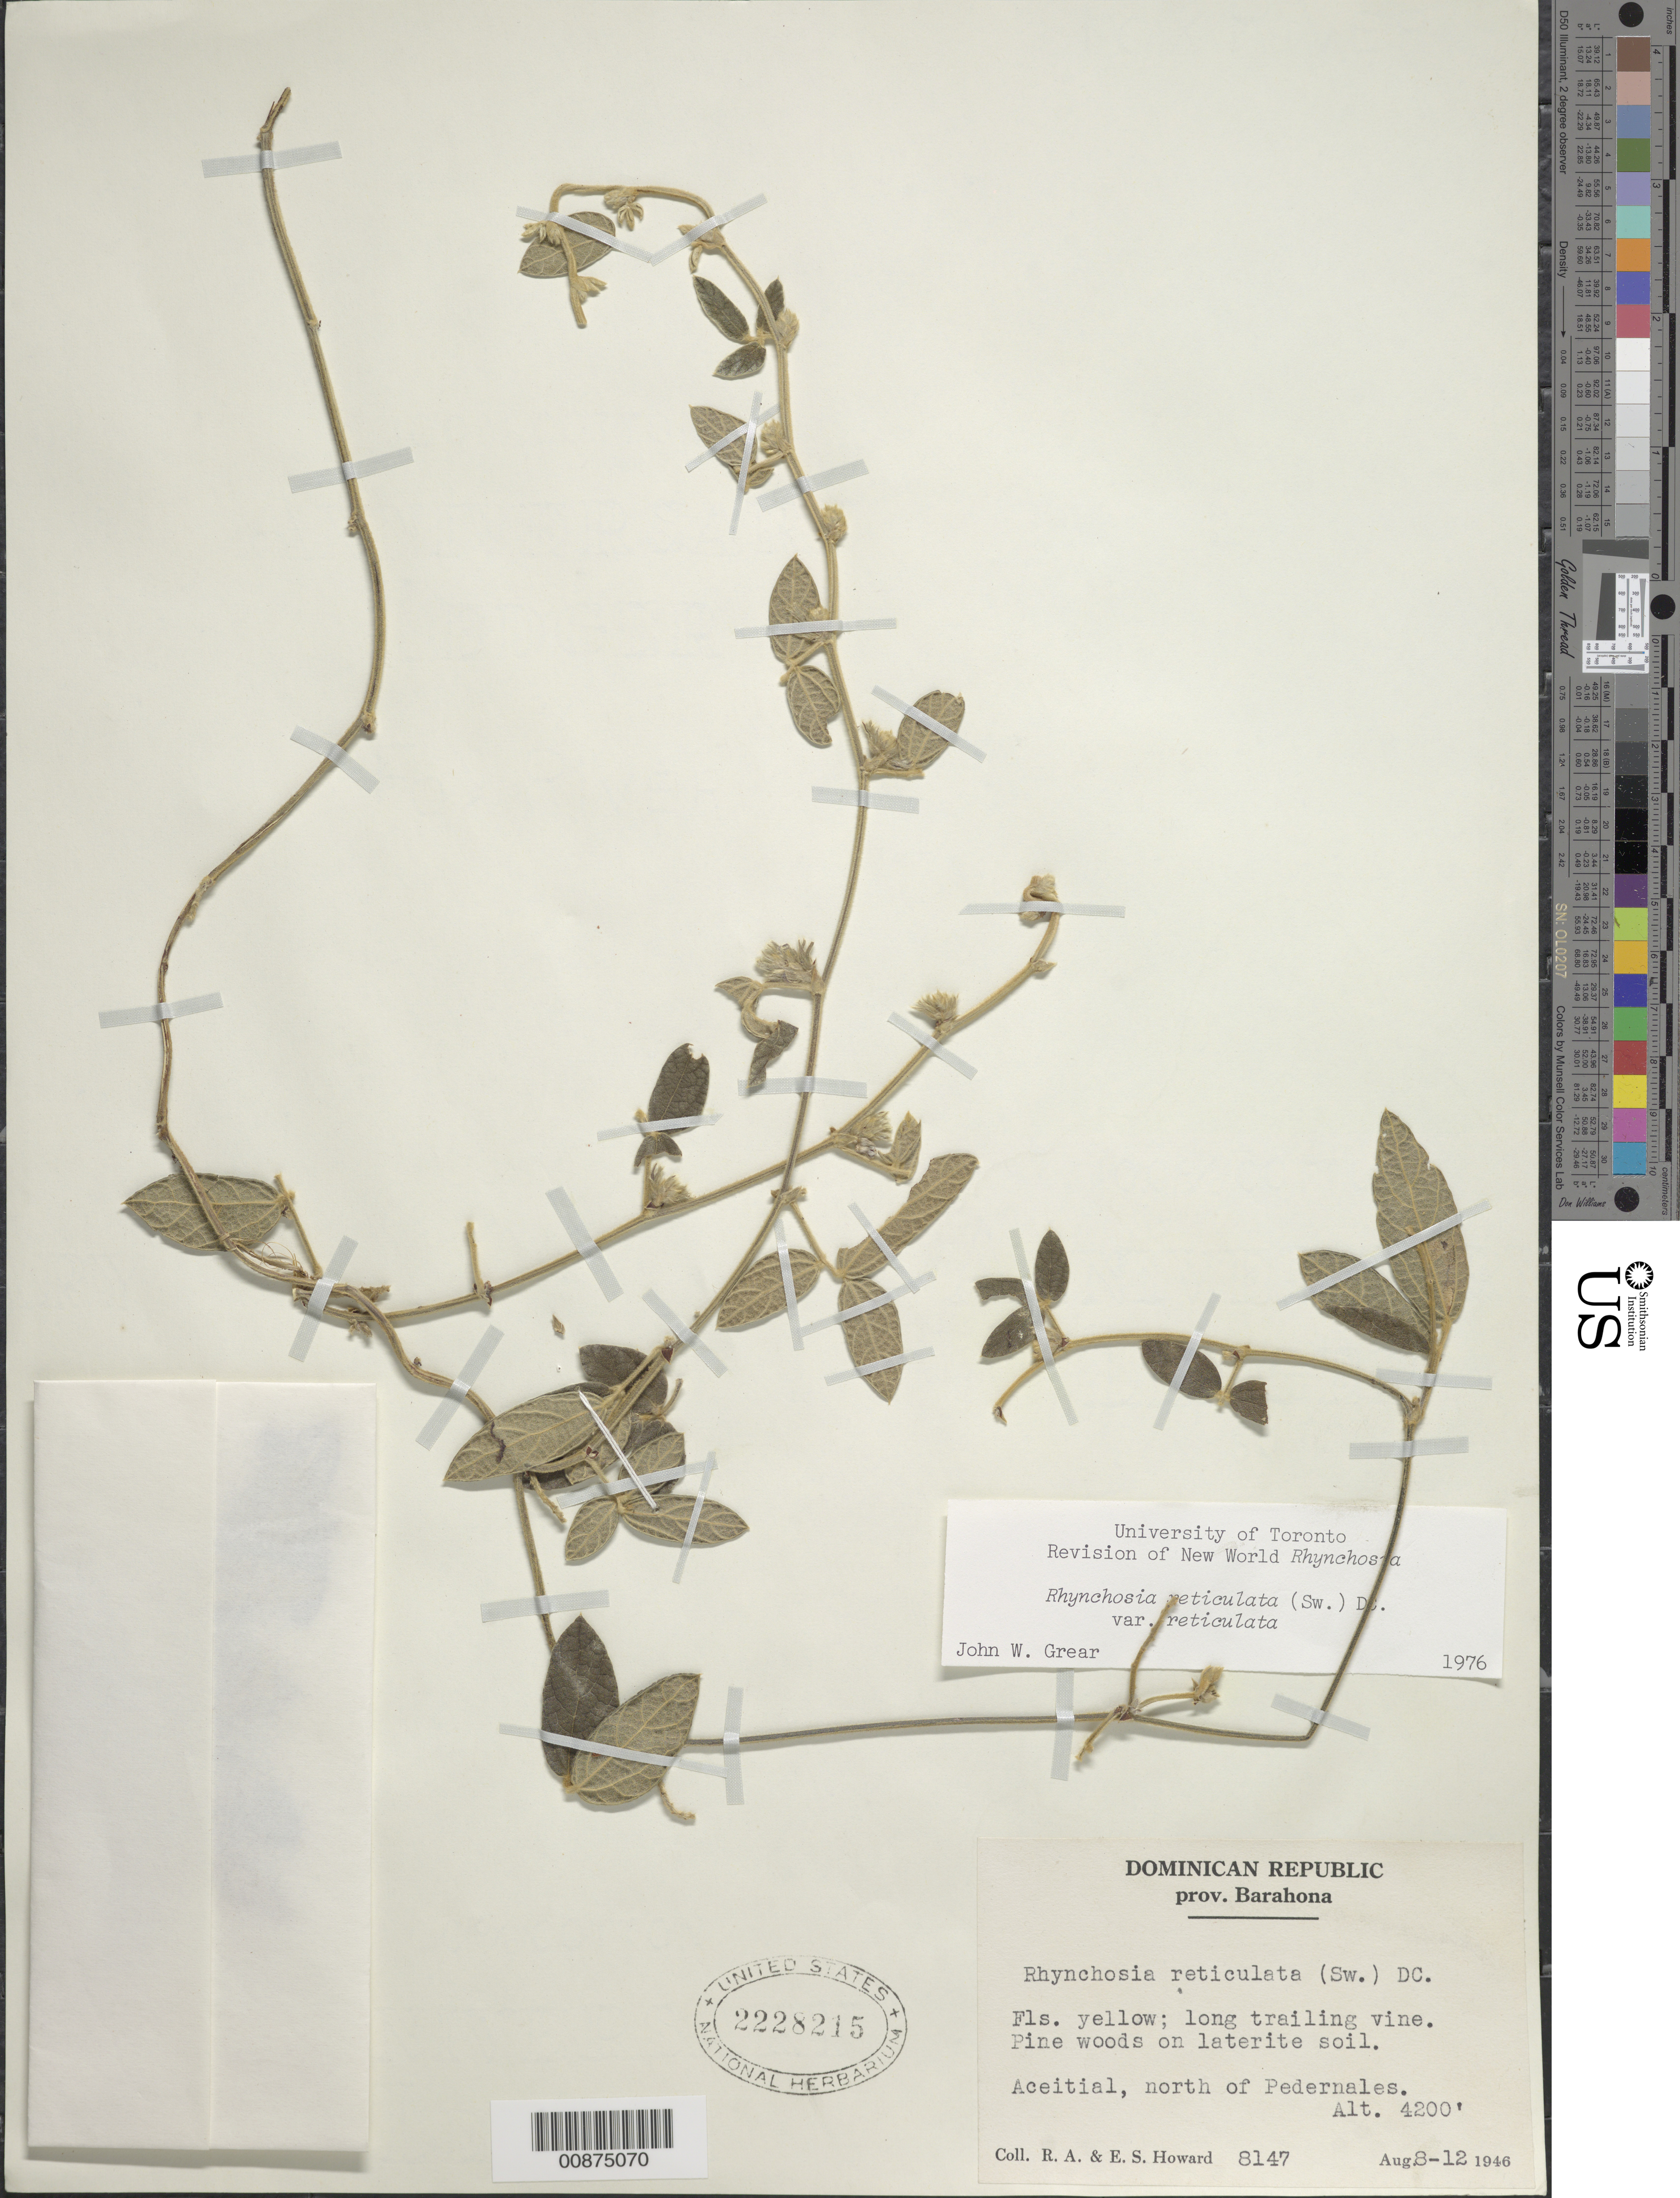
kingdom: Plantae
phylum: Tracheophyta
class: Magnoliopsida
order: Fabales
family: Fabaceae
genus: Rhynchosia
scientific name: Rhynchosia reticulata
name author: (Sw.) DC.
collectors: R. A. Howard & E. S. Howard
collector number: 8147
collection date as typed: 08 Aug 1946 to 12 Aug 1946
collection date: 1946-08-08/1946-08-12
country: Dominican Republic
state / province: Barahona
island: Hispaniola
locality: Aceitial, north of Pedernales.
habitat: Pine woods on laterite soil.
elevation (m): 1280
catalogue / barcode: US 2228215